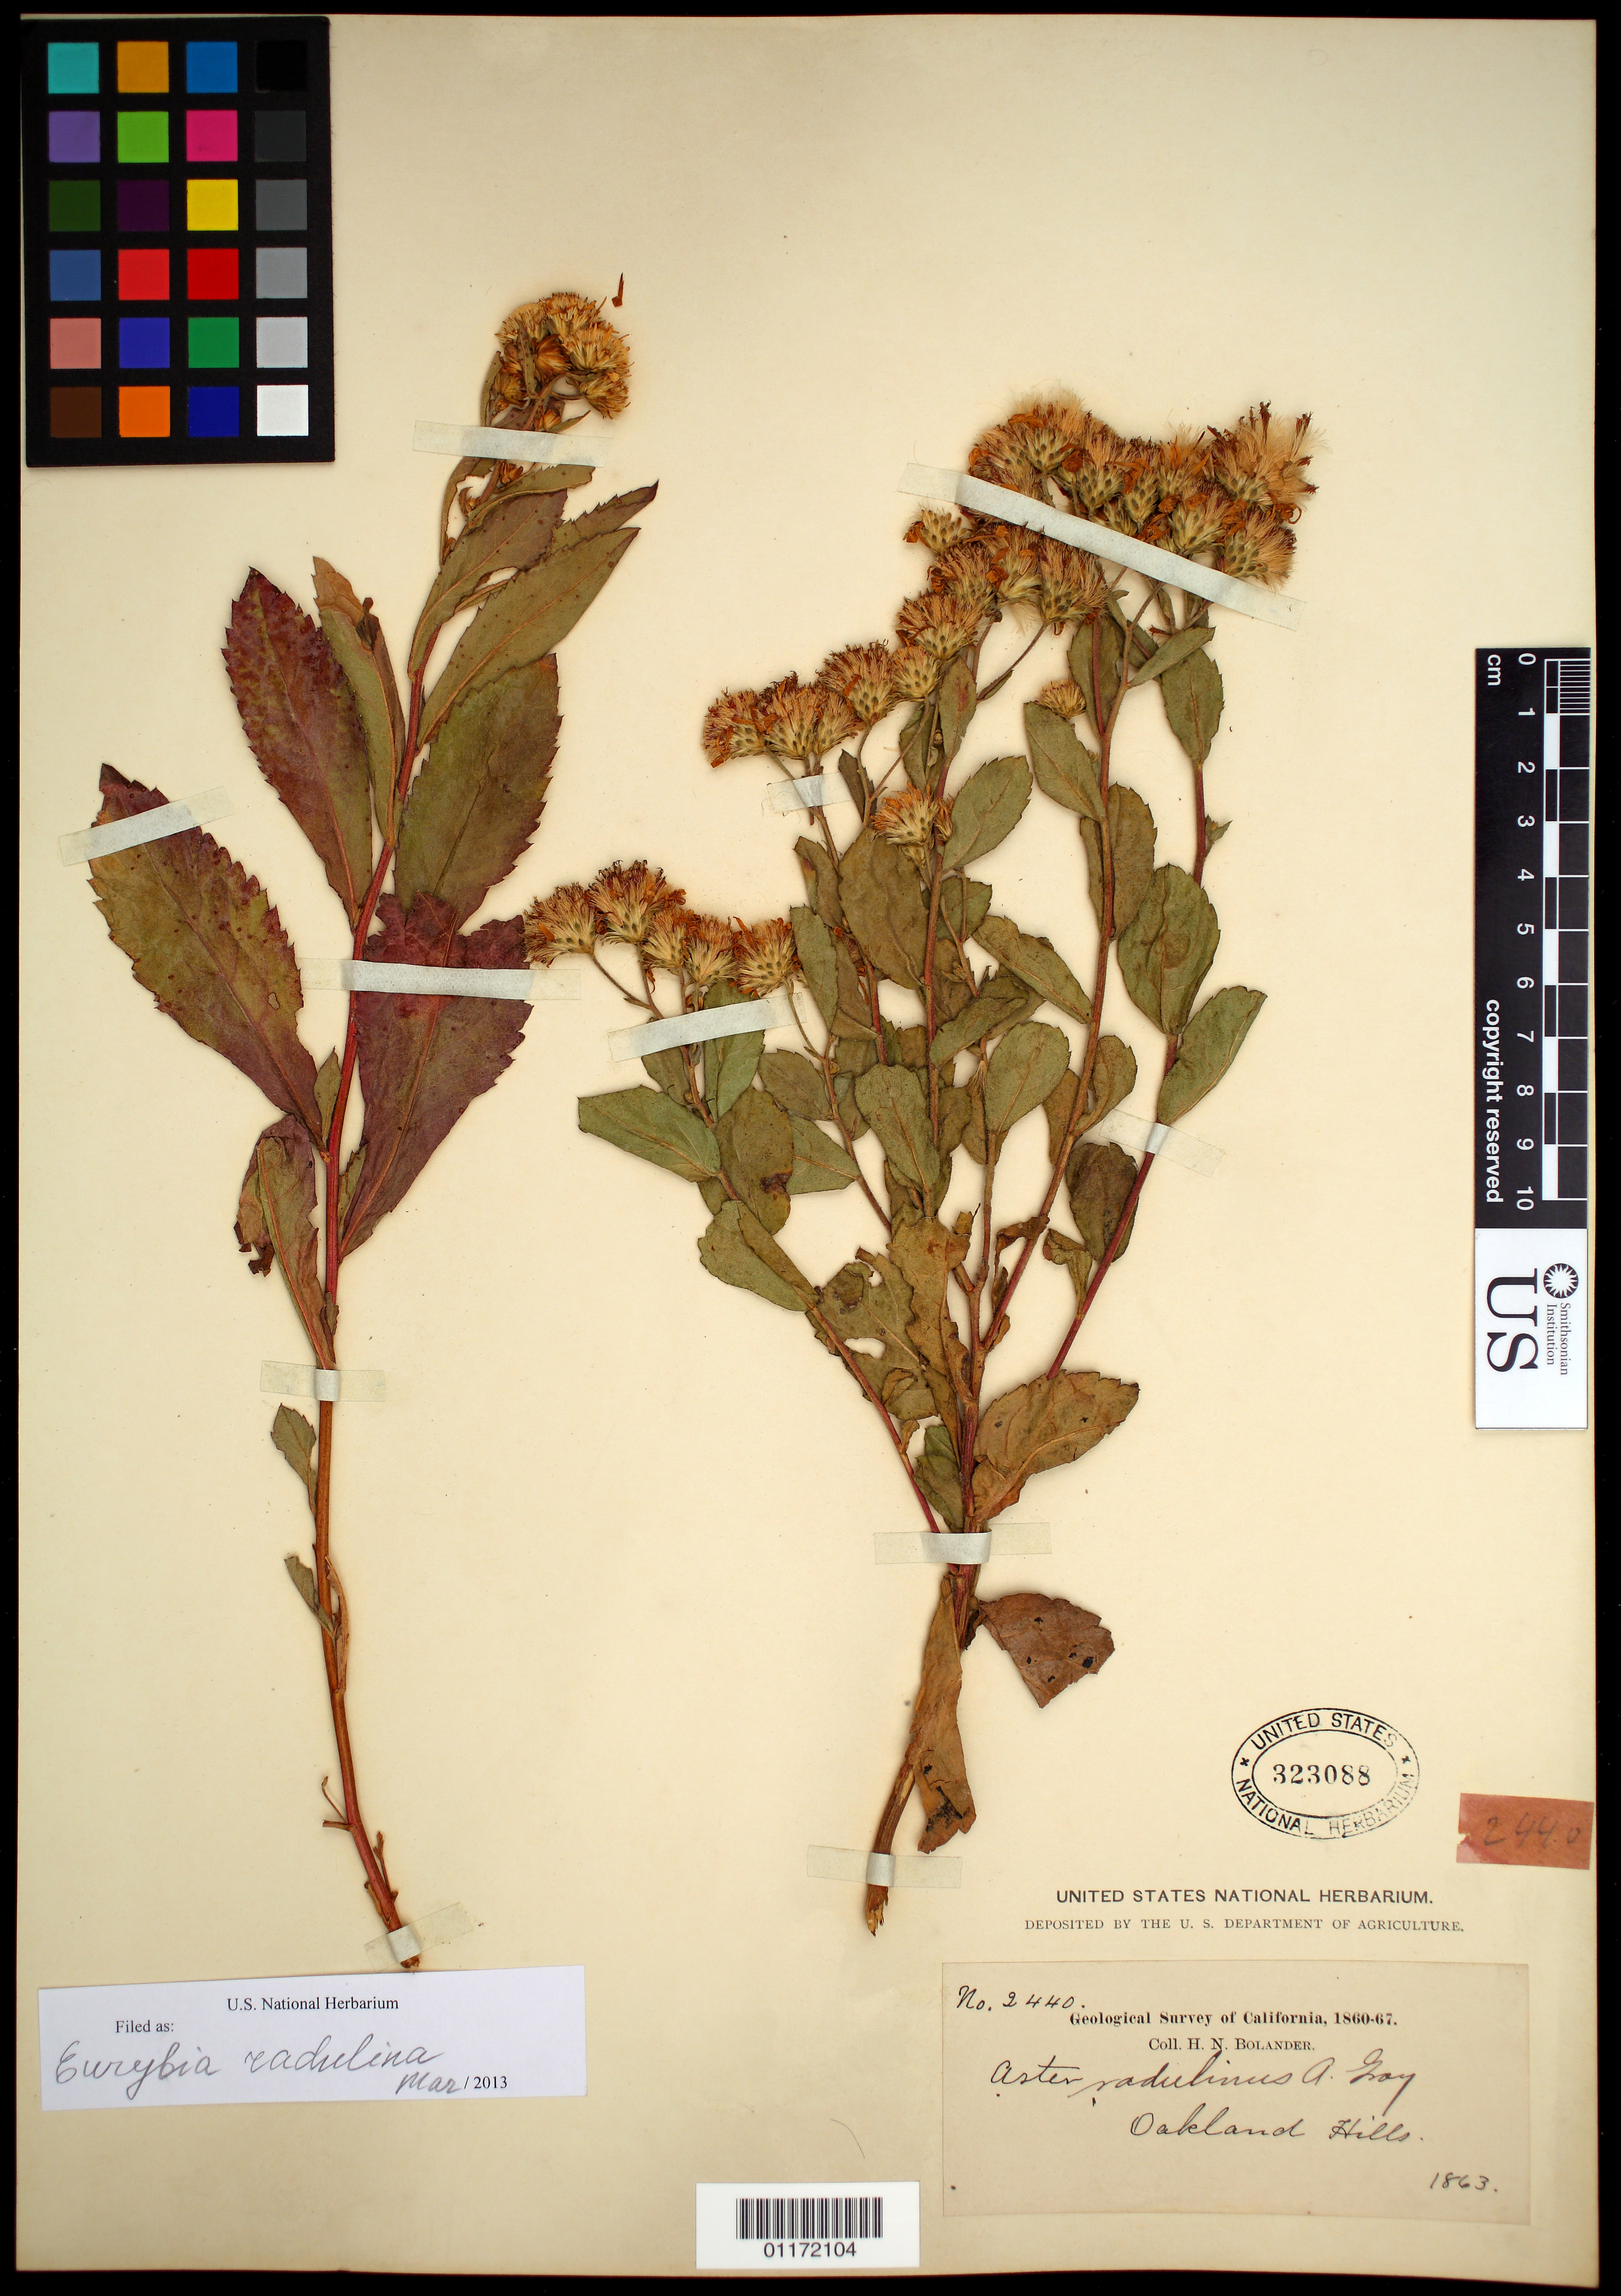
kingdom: Plantae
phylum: Tracheophyta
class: Magnoliopsida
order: Asterales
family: Asteraceae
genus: Eurybia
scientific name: Eurybia radulina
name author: (A. Gray) G.L. Nesom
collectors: H. Bolander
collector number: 2440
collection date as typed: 1863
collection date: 1863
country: United States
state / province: California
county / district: Alameda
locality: Oakland Hills.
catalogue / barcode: US 323088